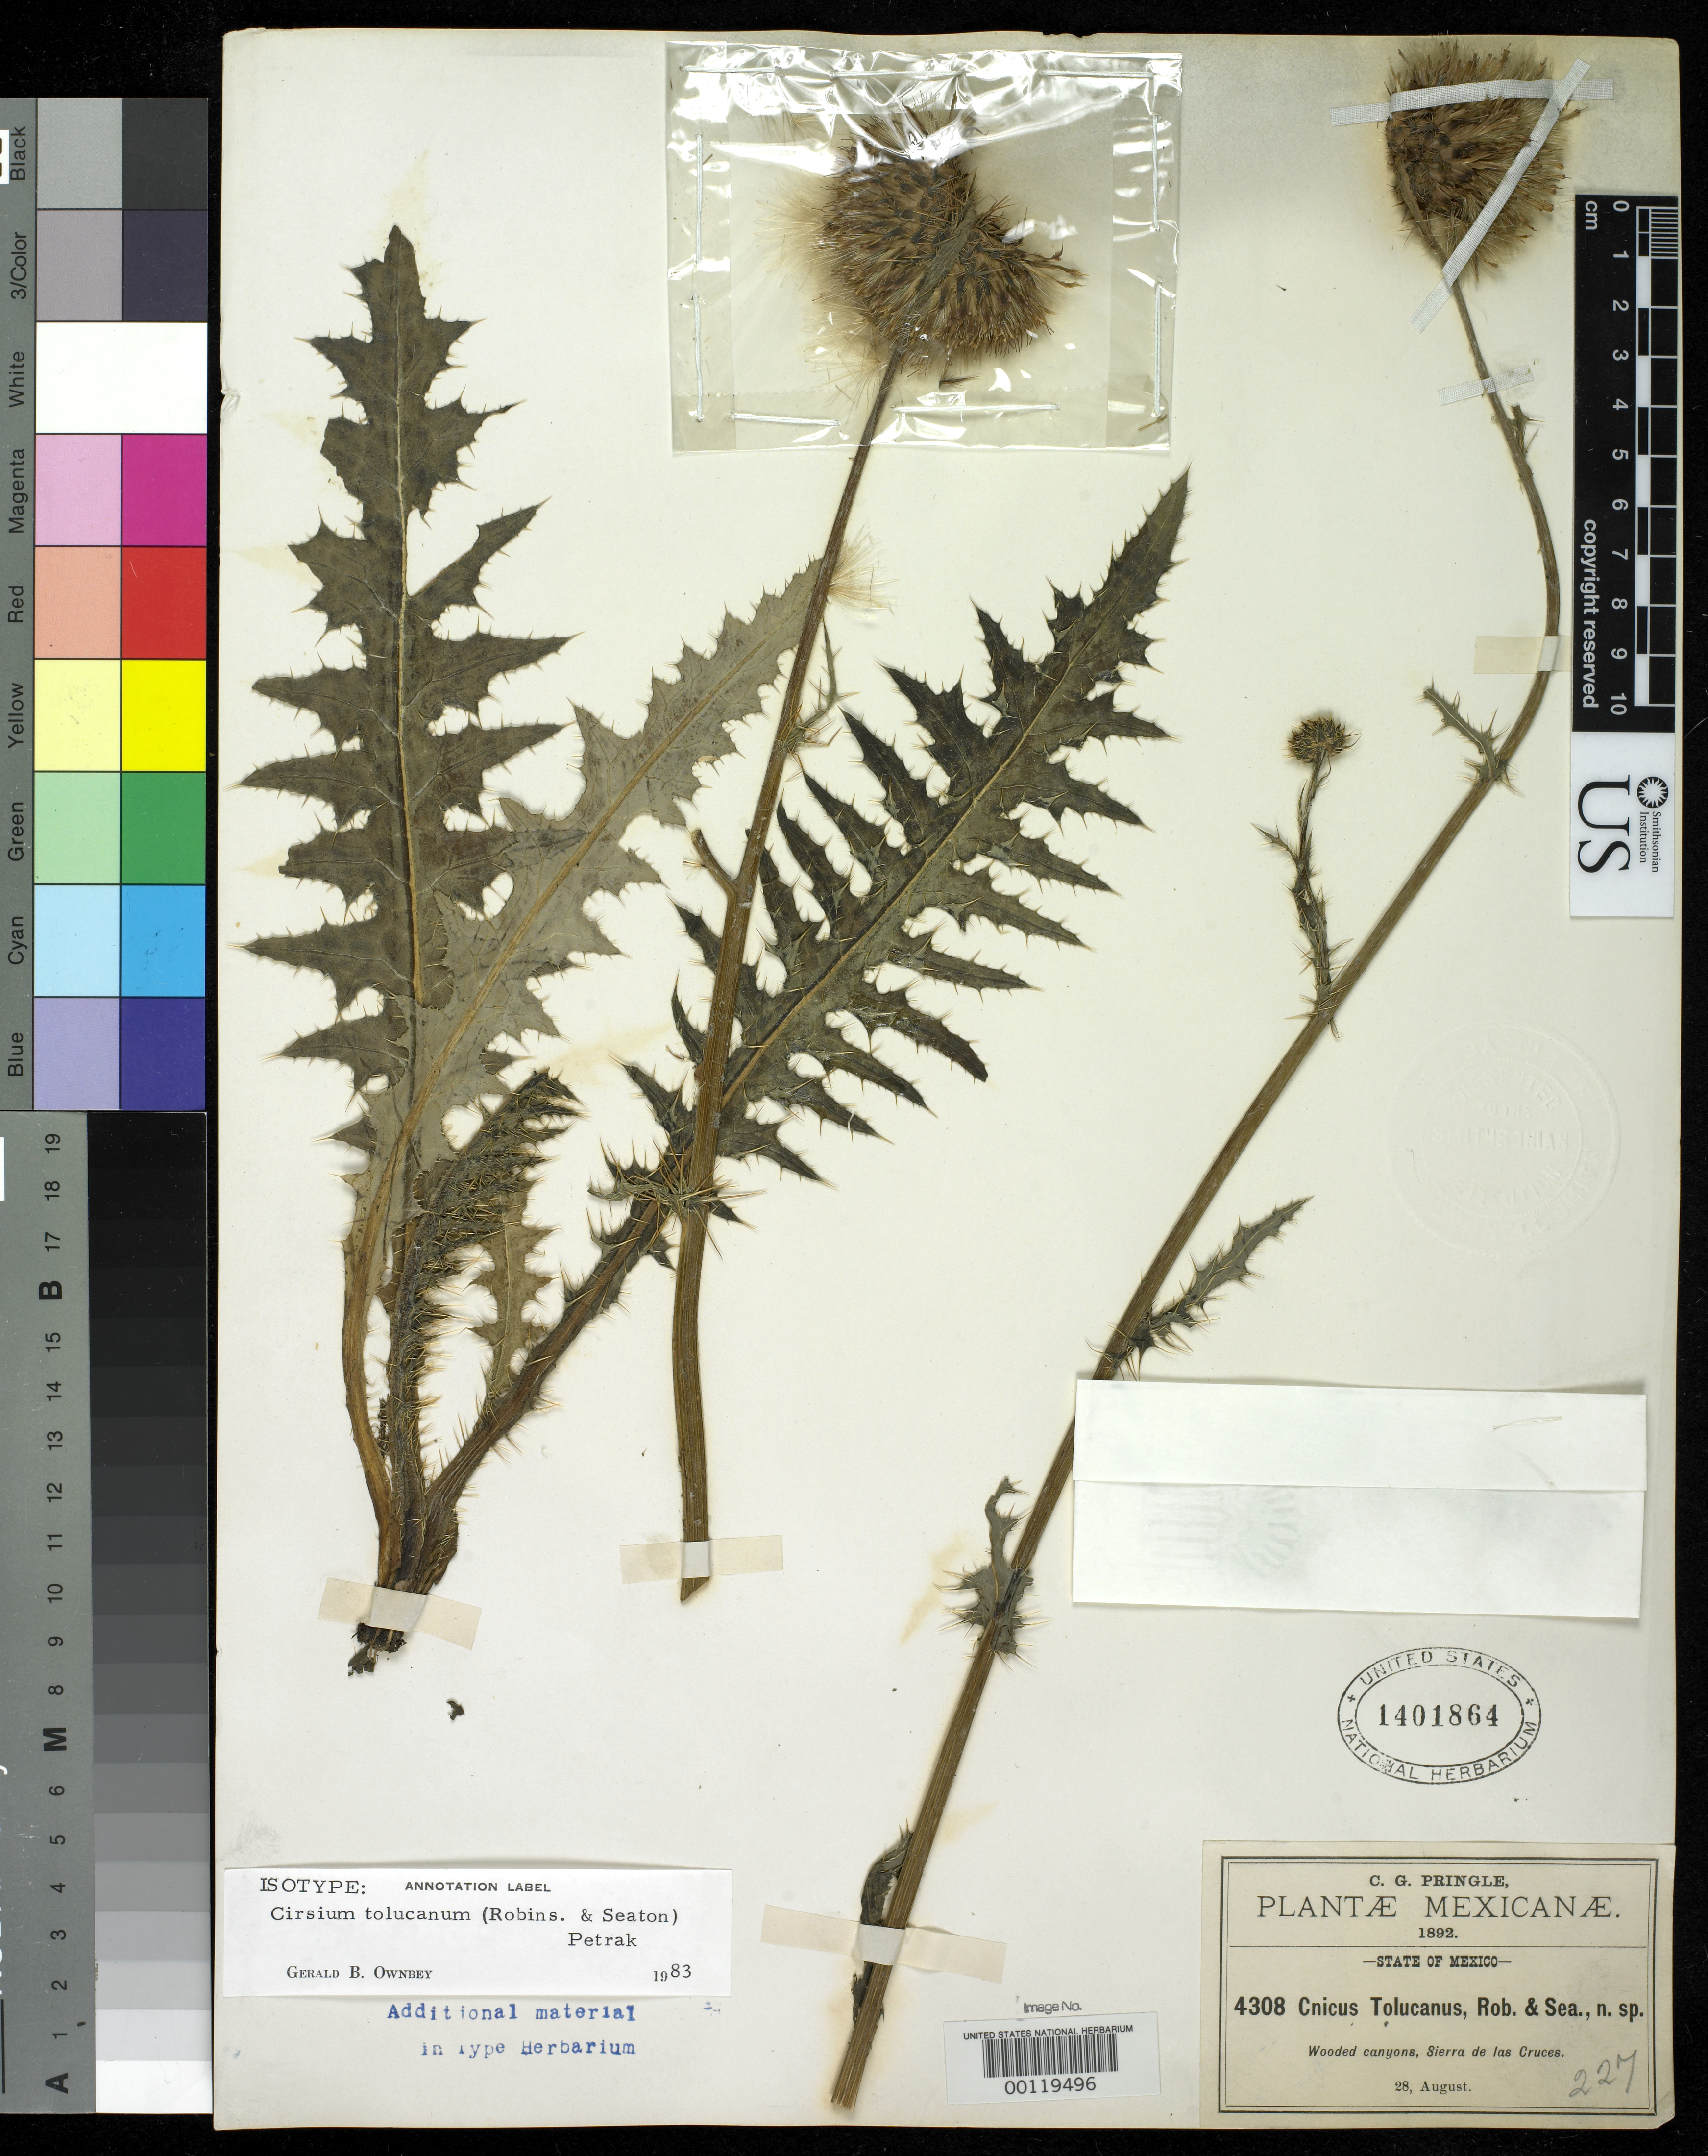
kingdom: Plantae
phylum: Tracheophyta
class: Magnoliopsida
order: Asterales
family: Asteraceae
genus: Cnicus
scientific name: Cnicus tolucanus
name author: B.L. Rob. & Seaton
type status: Isotype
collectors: C. G. Pringle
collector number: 4308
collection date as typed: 28 Aug 1892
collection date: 1892-08-28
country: Mexico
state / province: México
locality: Sierra de Las Cruces.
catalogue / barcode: US 1401864